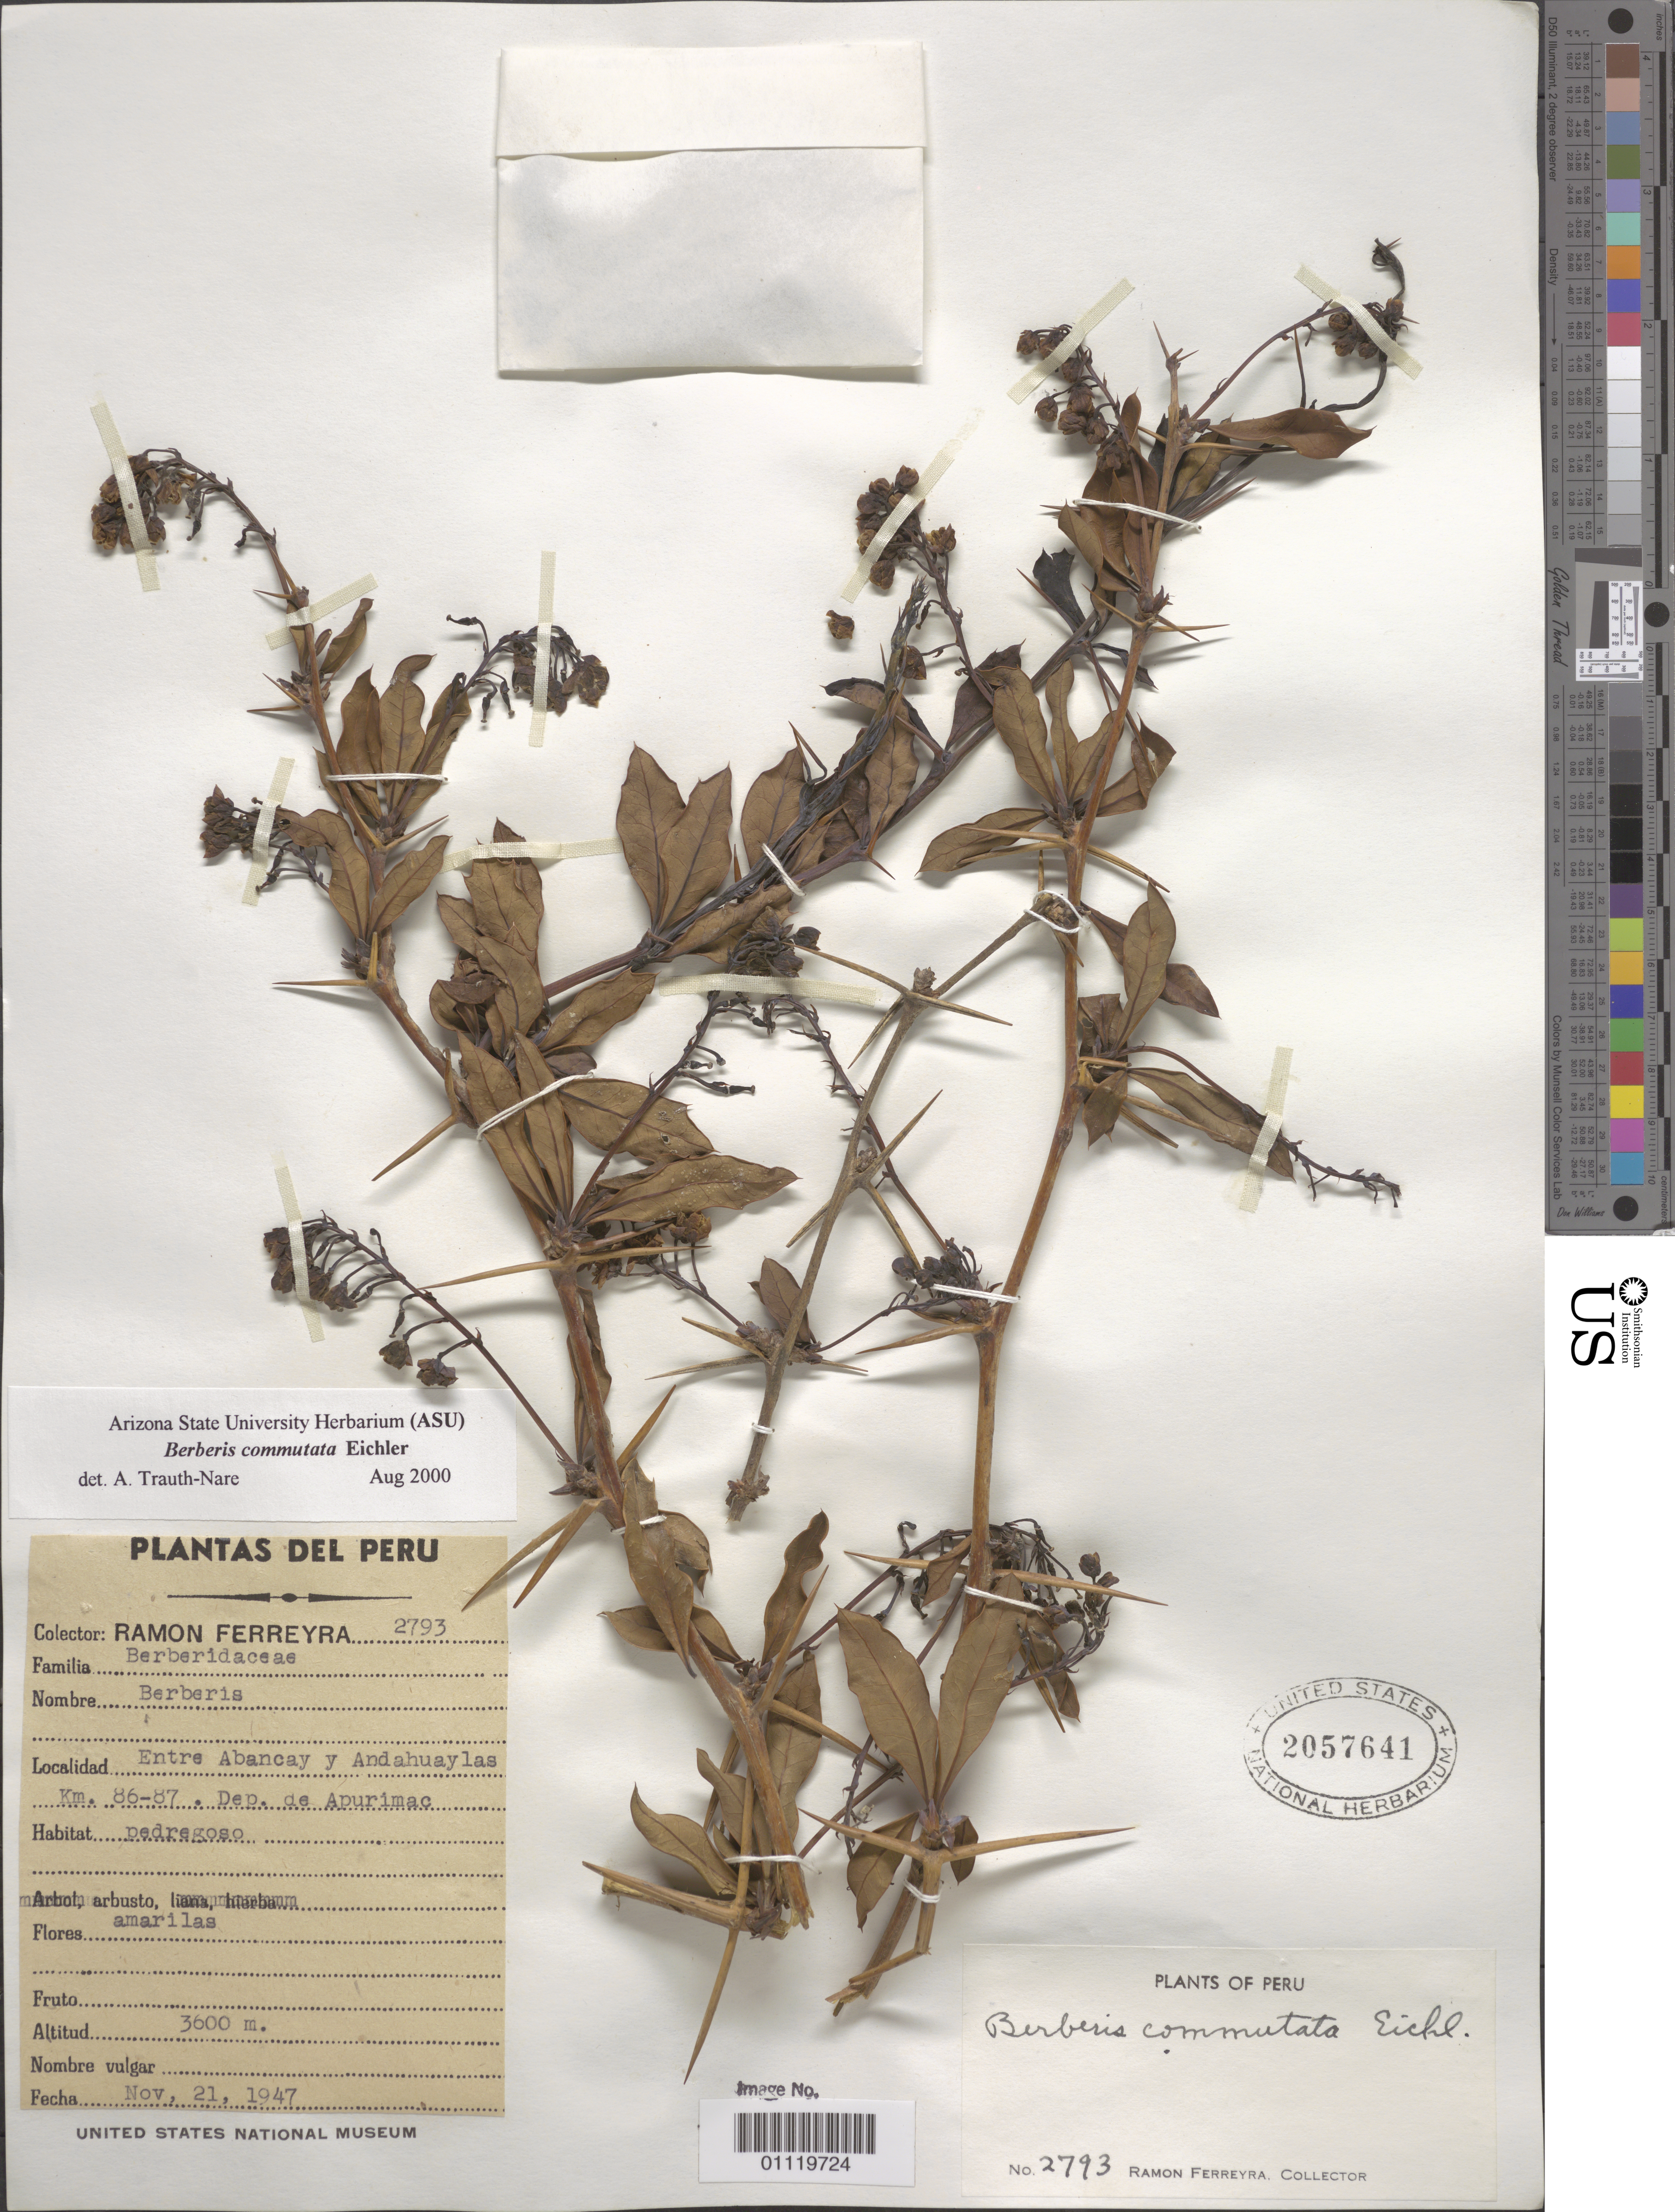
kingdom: Plantae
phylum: Tracheophyta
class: Magnoliopsida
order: Ranunculales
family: Berberidaceae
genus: Berberis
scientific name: Berberis commutata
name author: Eichler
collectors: R. A. Ferreyra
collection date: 1947-11-21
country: Peru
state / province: Apurímac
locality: Between Abancay and Andahuaylas Km. 86-87.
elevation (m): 3600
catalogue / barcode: US 2057641